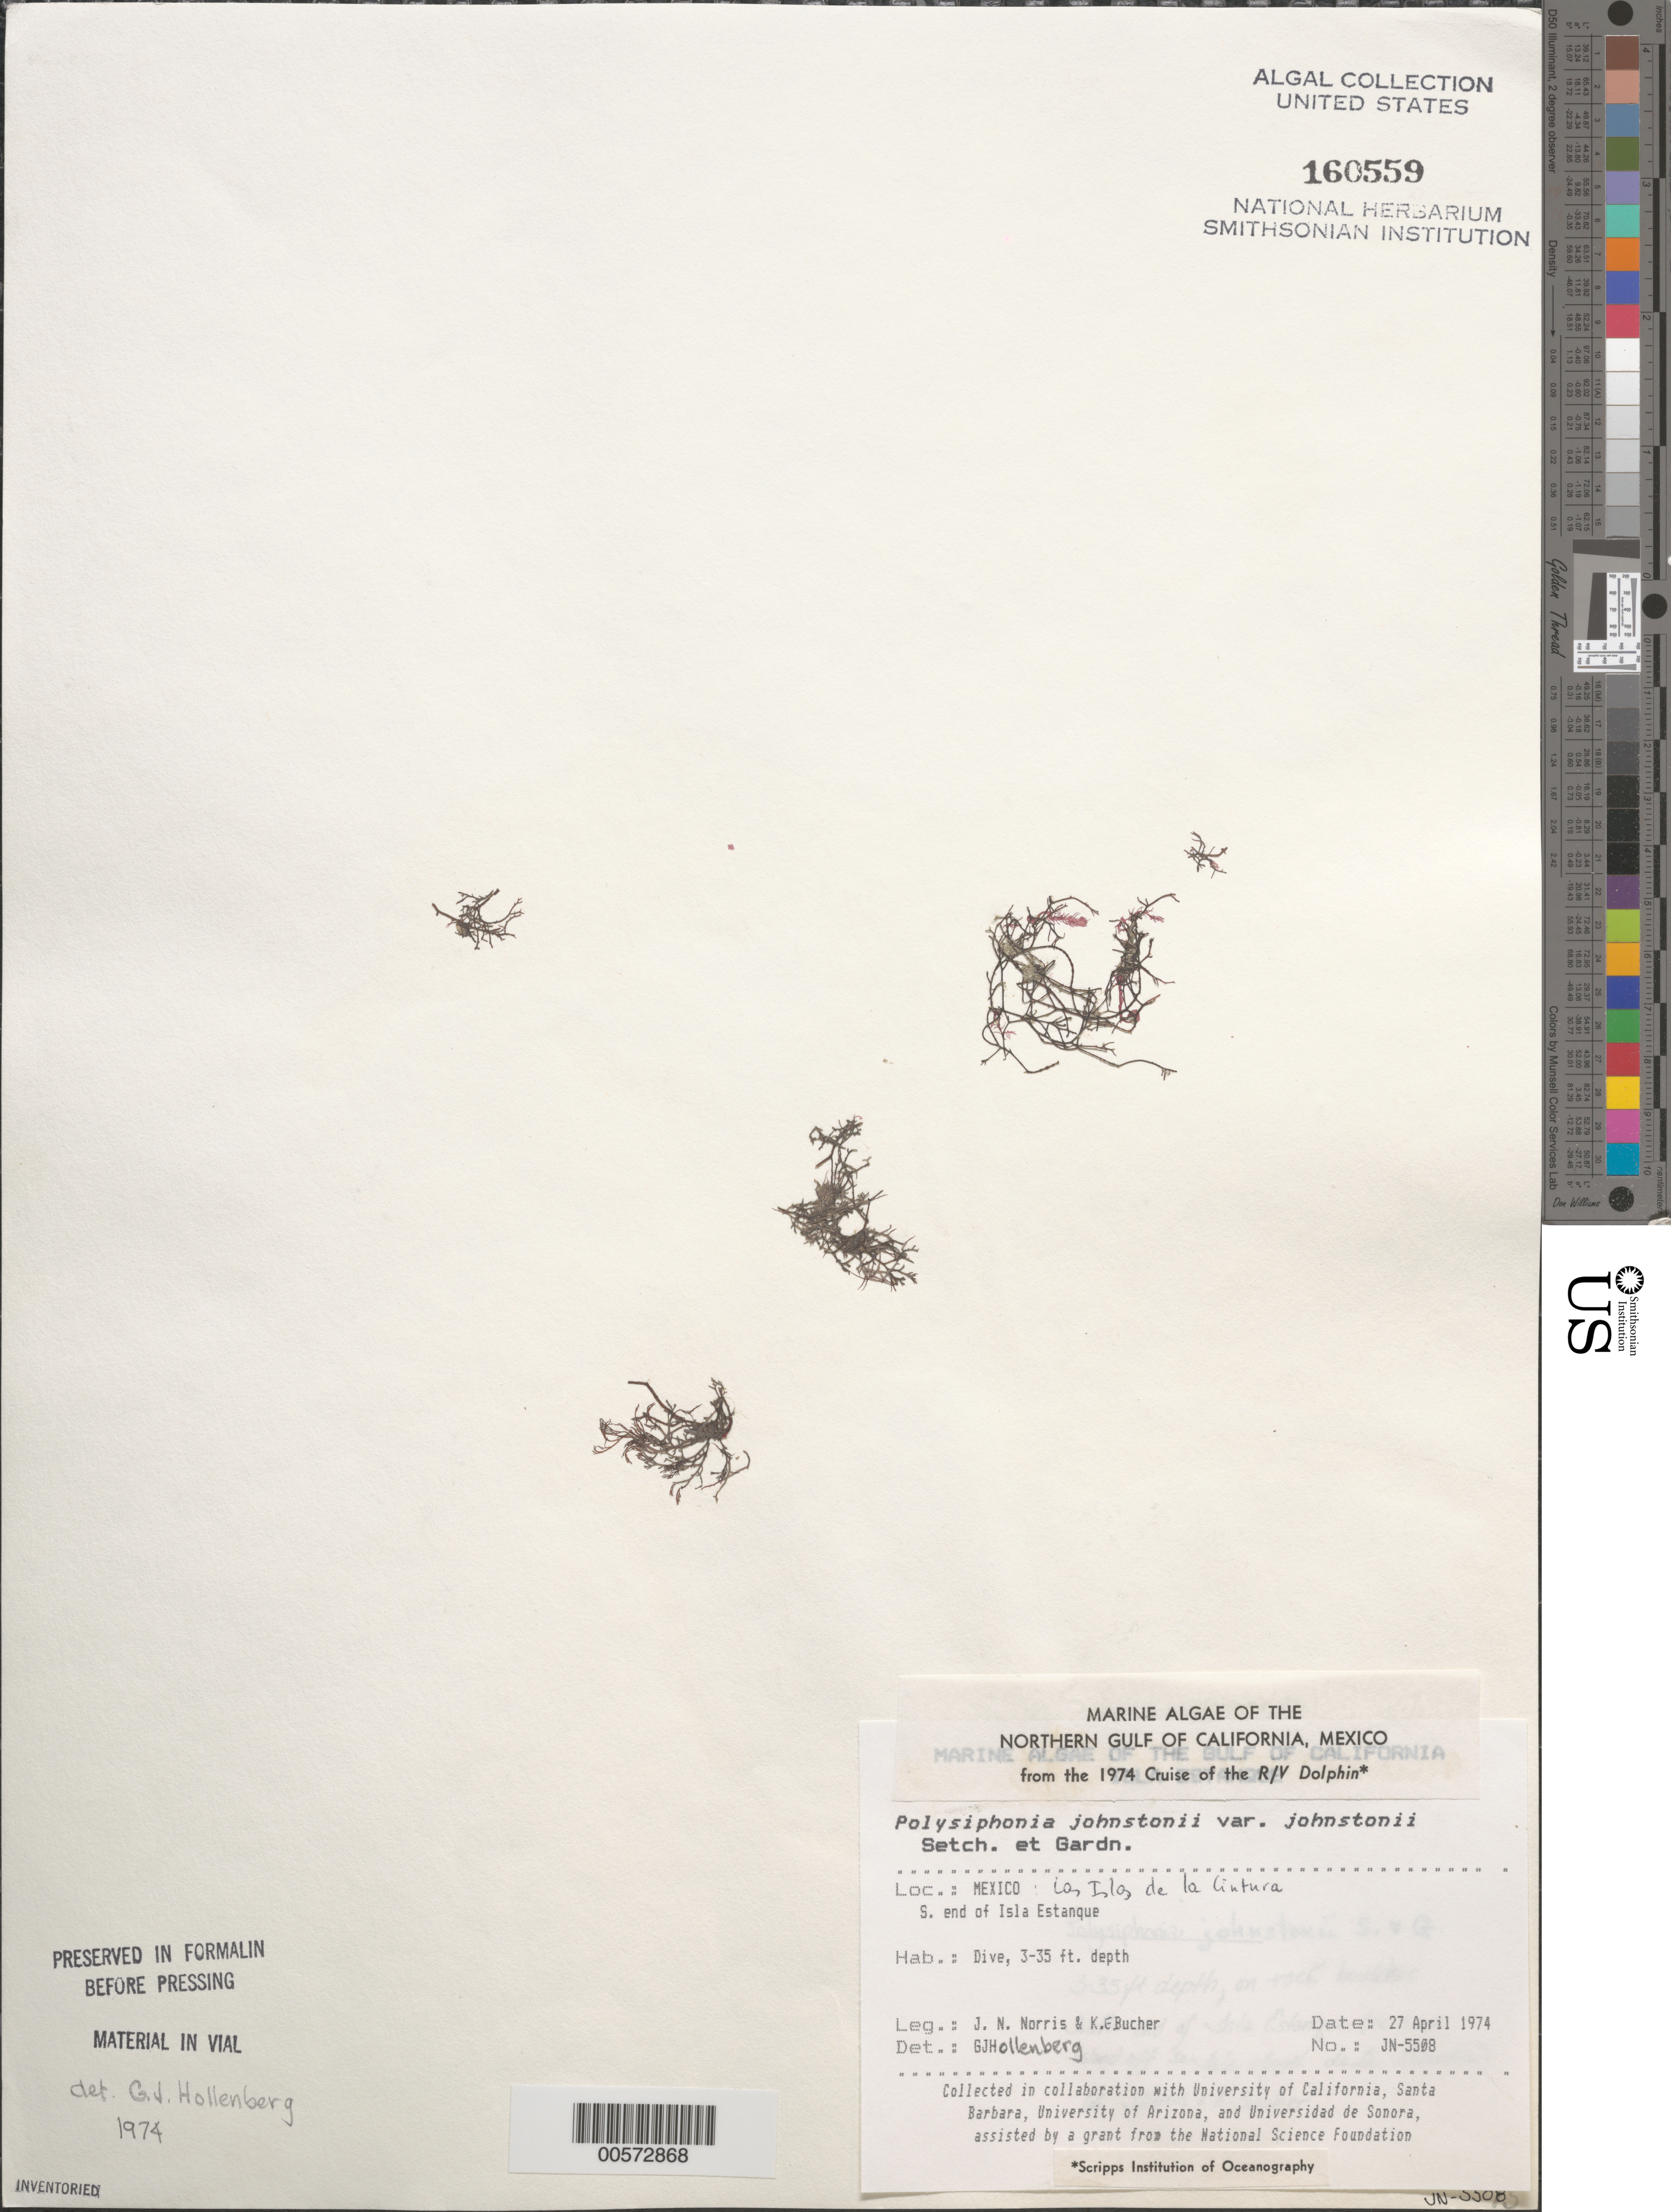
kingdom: Plantae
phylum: Rhodophyta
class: Florideophyceae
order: Ceramiales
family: Rhodomelaceae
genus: Melanothamnus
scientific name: Melanothamnus johnstonii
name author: (Setchell & N.L. Gardner) Diaz-Tapia & Maggs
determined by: Algae name updating Project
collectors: J. N. Norris & K. E. Bucher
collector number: JN-5508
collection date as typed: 27 Apr 1974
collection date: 1974-04-27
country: Mexico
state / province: Baja California Norte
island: Isla Estanque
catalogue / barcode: US 160559